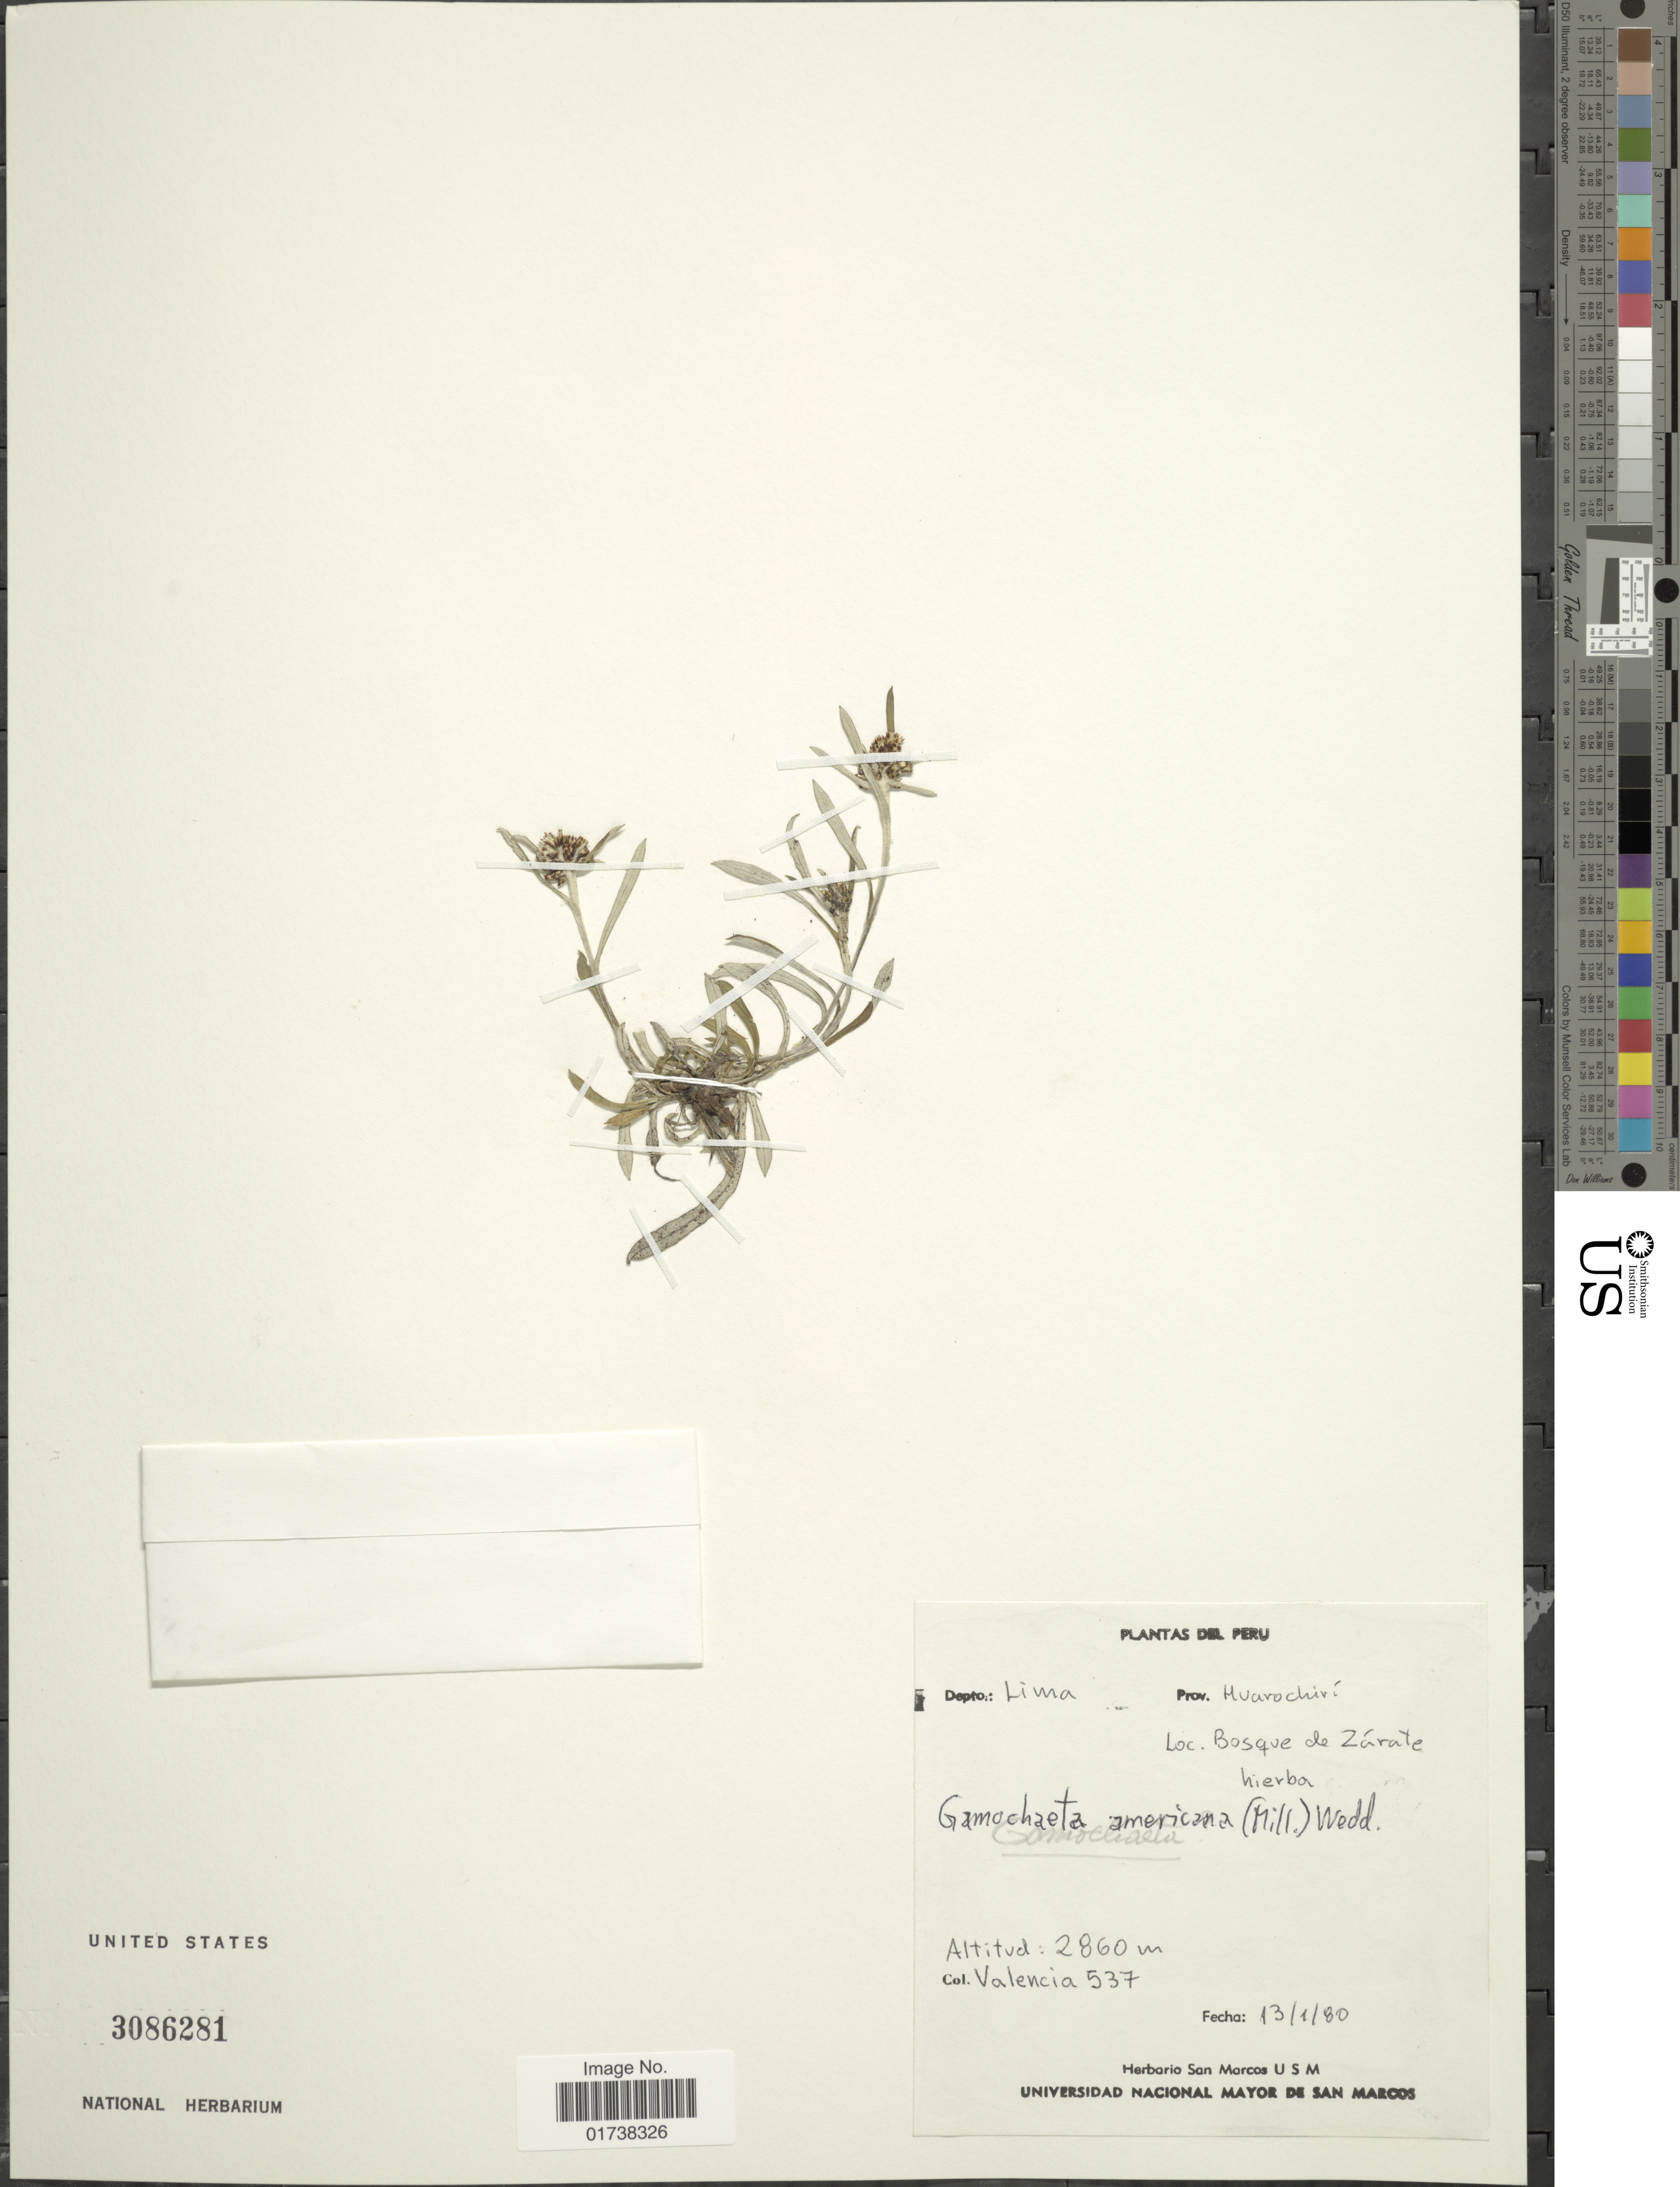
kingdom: Plantae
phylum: Tracheophyta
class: Magnoliopsida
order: Asterales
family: Asteraceae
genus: Gamochaeta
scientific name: Gamochaeta americana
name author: (Mill.) Wedd.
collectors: -. Valencia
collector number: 537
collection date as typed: Transcribed d/m/y: 13/1/80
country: Peru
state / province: Lima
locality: Depto. Lima, Prov. Huarochiri, Bosque de Zarate hierba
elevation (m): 2860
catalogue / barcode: US 3086281